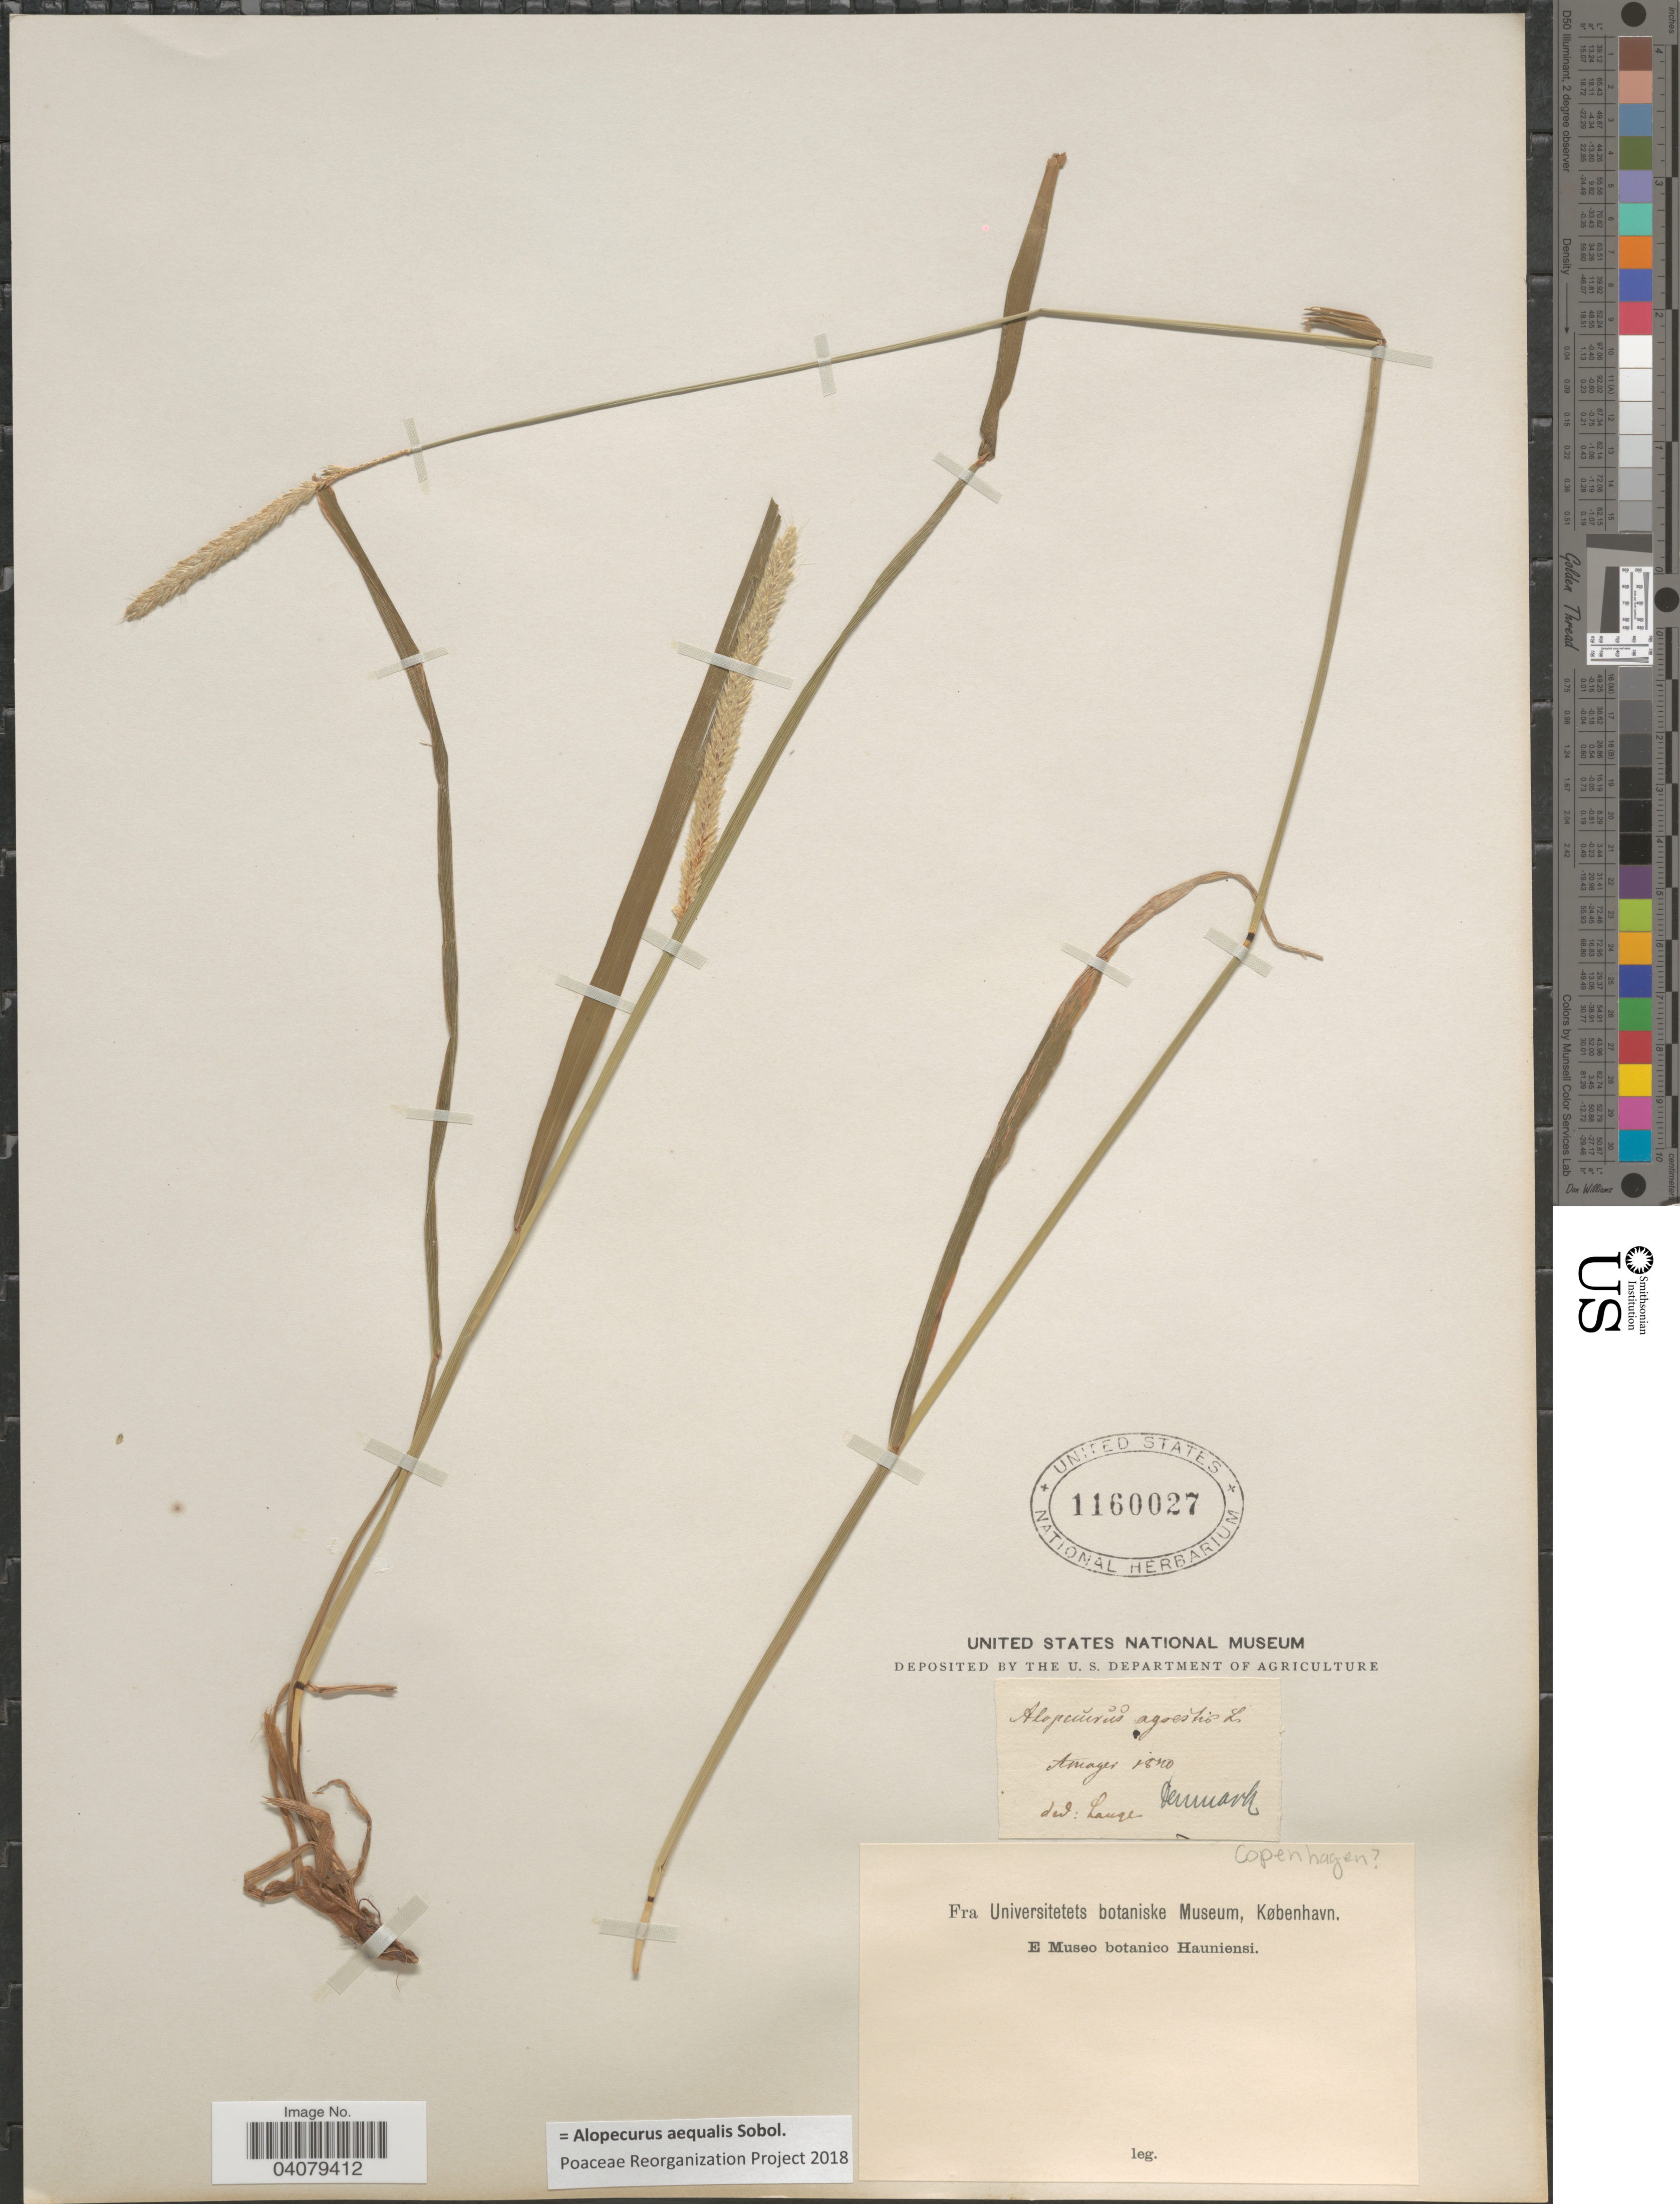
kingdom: Plantae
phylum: Tracheophyta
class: Liliopsida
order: Poales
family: Poaceae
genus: Alopecurus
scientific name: Alopecurus arundinaceus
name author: Poir.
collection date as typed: Amager 1840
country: Denmark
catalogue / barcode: US 1160027